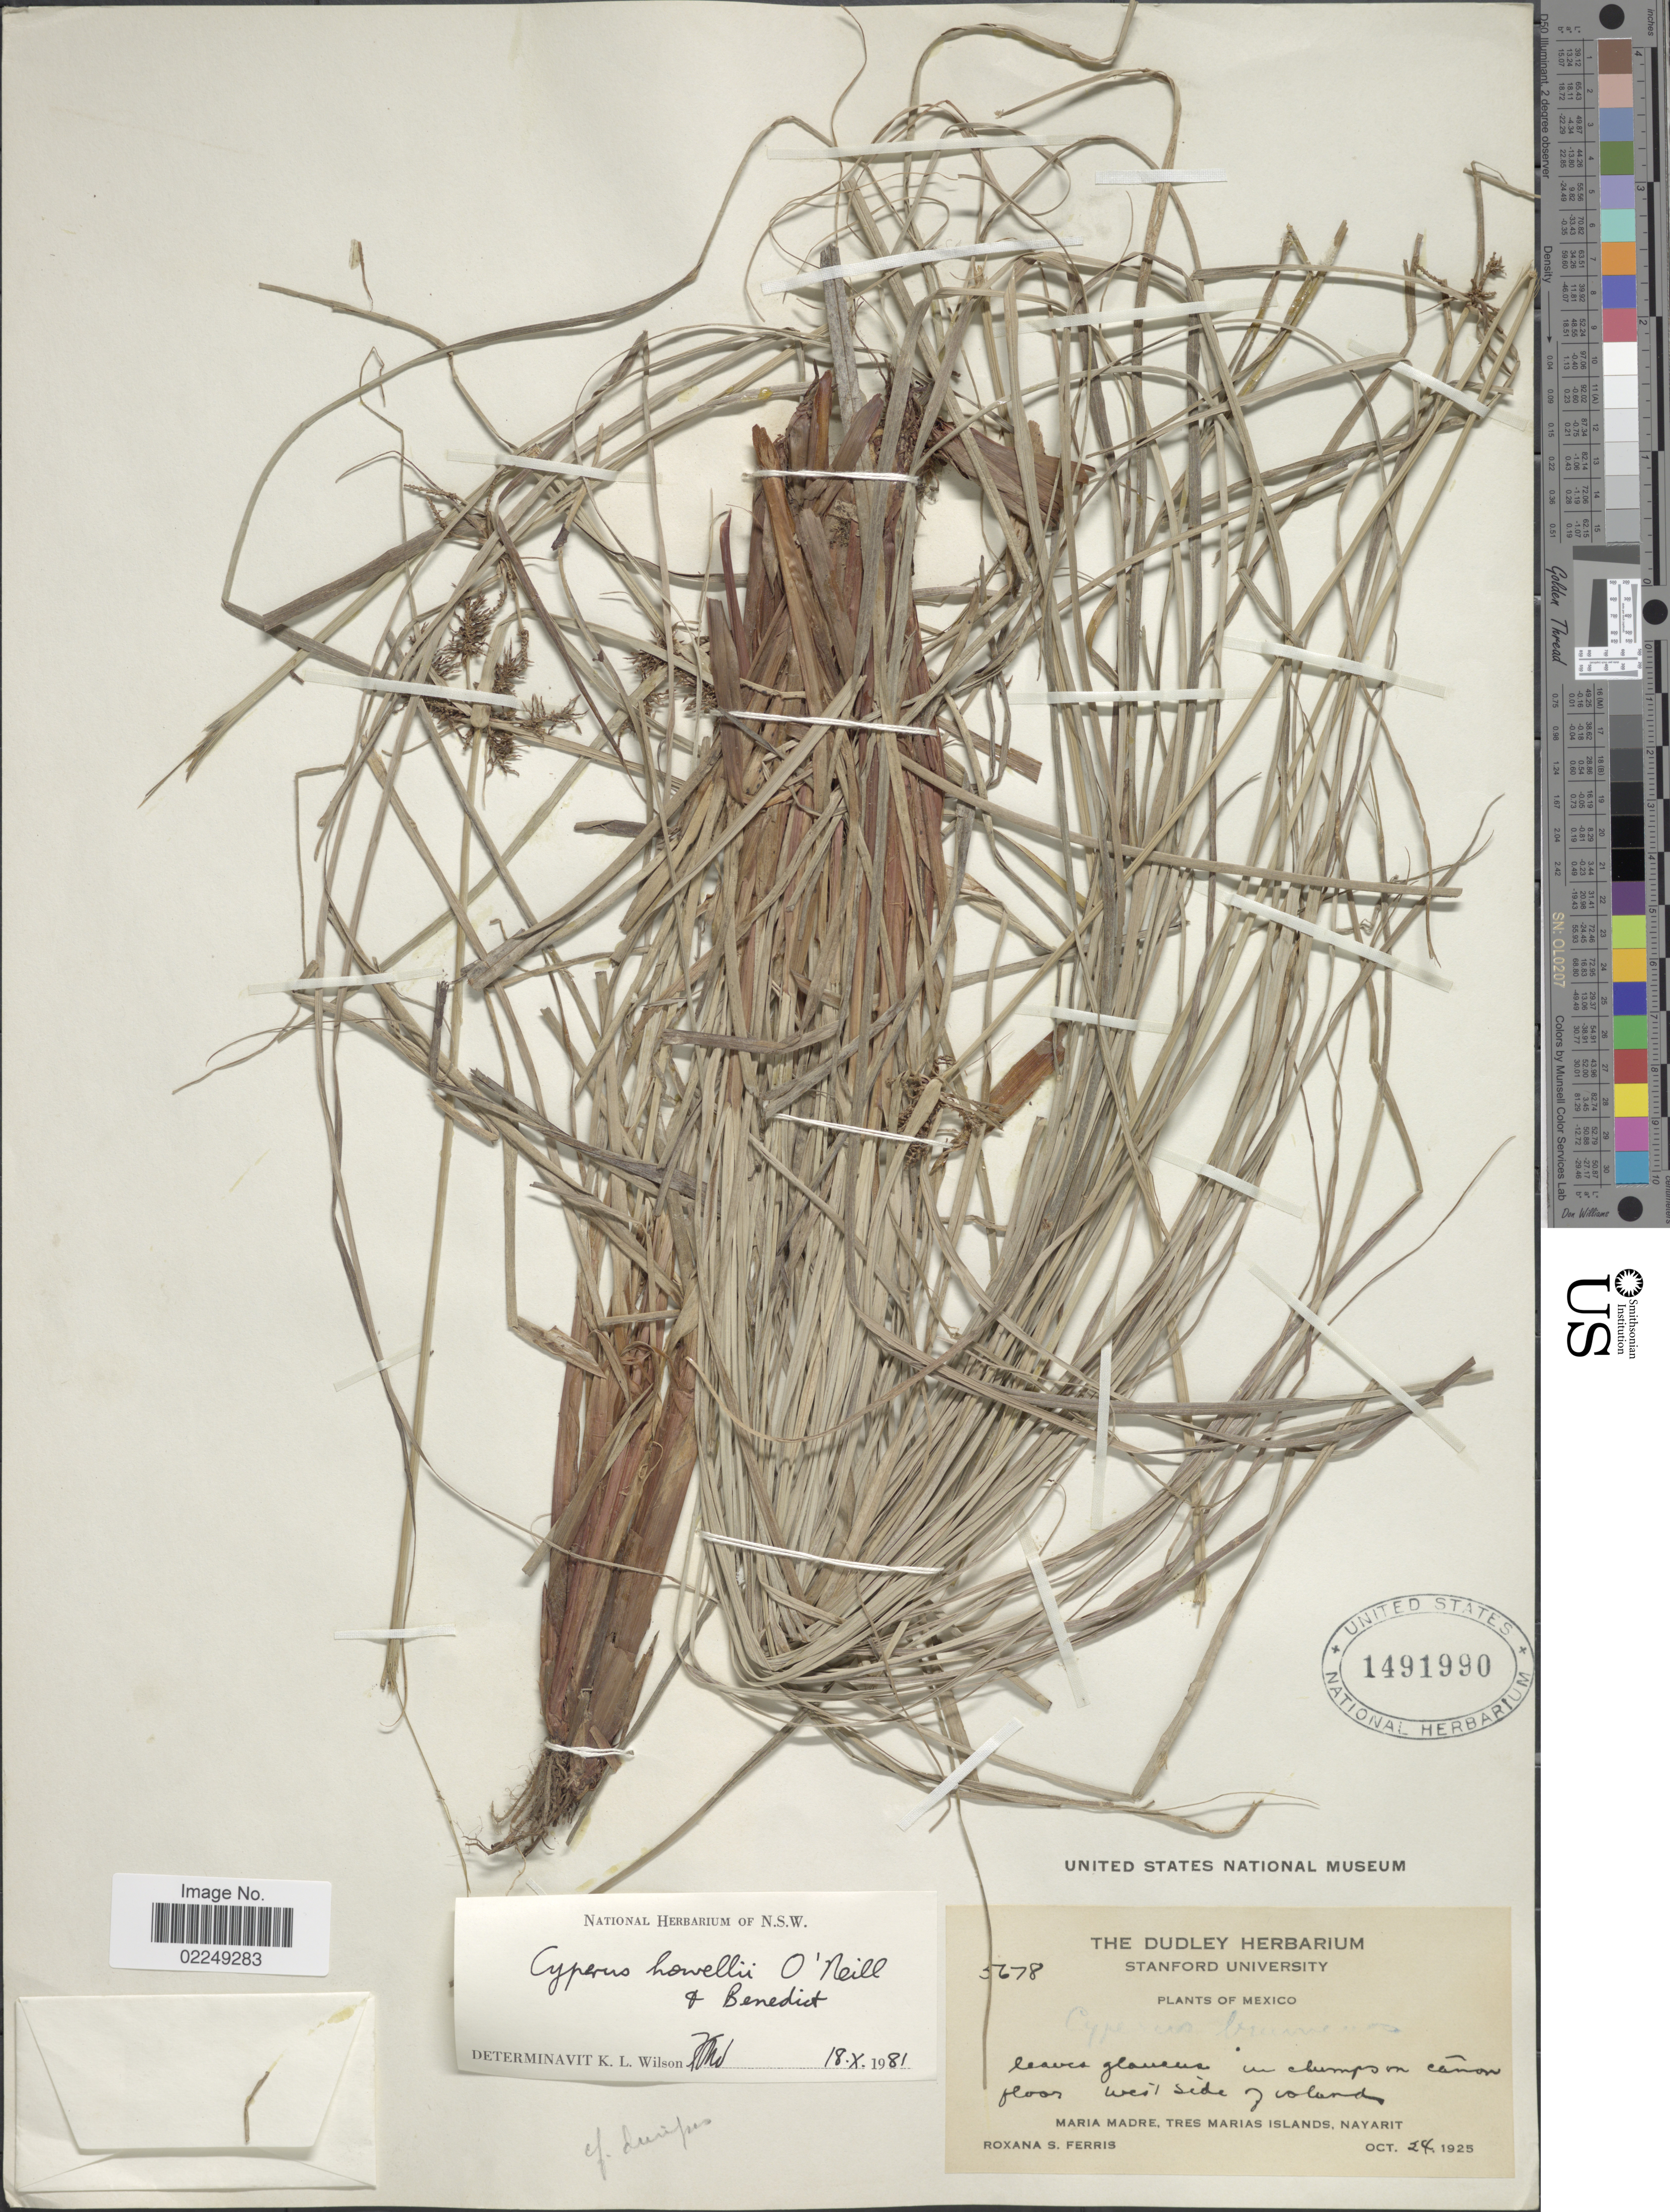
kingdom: Plantae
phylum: Tracheophyta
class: Liliopsida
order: Poales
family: Cyperaceae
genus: Cyperus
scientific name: Cyperus sordidus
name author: J. Presl & C. Presl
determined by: Strong, Mark T., (BOT), Smithsonian Institution - National Museum of Natural History (UNITED STATES)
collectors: R. S. Ferris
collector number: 5678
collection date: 1925-10-24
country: Mexico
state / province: Nayarit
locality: Maria Madre, Tres Marias Islands, Nayarit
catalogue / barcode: US 1491990